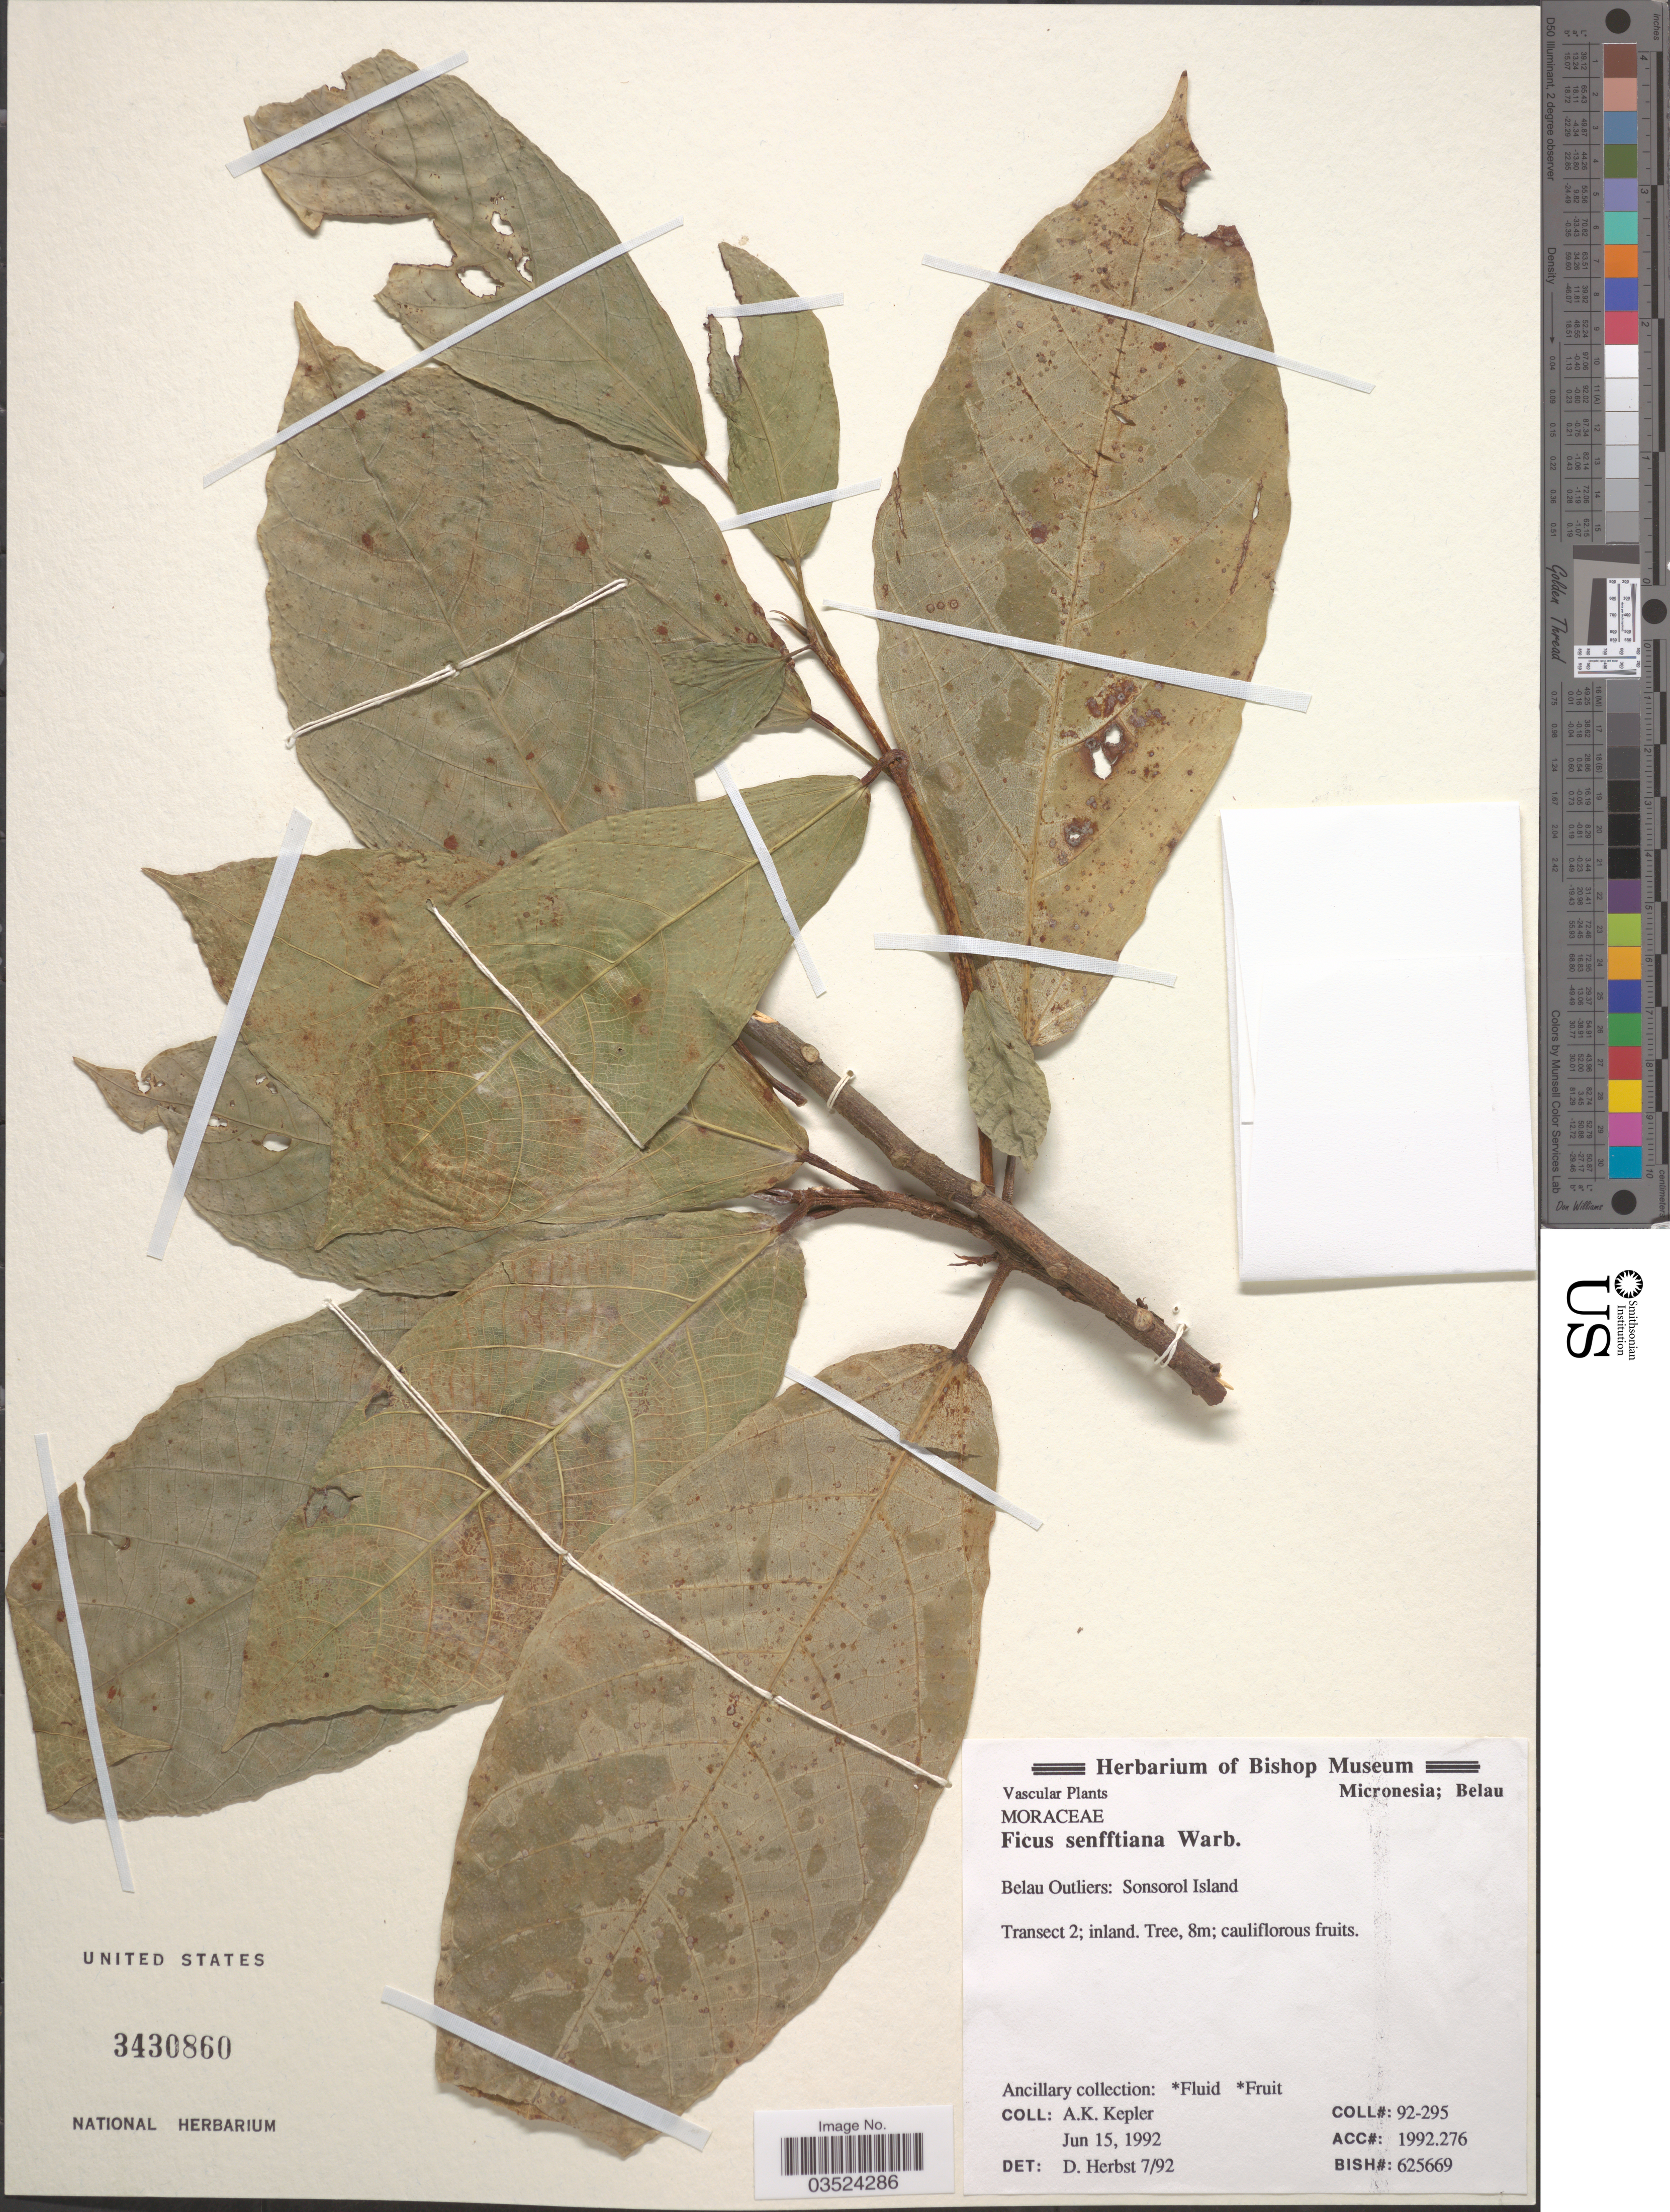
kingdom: Plantae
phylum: Tracheophyta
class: Magnoliopsida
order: Rosales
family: Moraceae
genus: Ficus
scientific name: Ficus senfftiana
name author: Warb.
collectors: A. K. Kepler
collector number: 92-295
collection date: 1992-06-15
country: Palau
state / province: Belau Outliers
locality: Micronesia.? Sonsorol Island.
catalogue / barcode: US 3430860